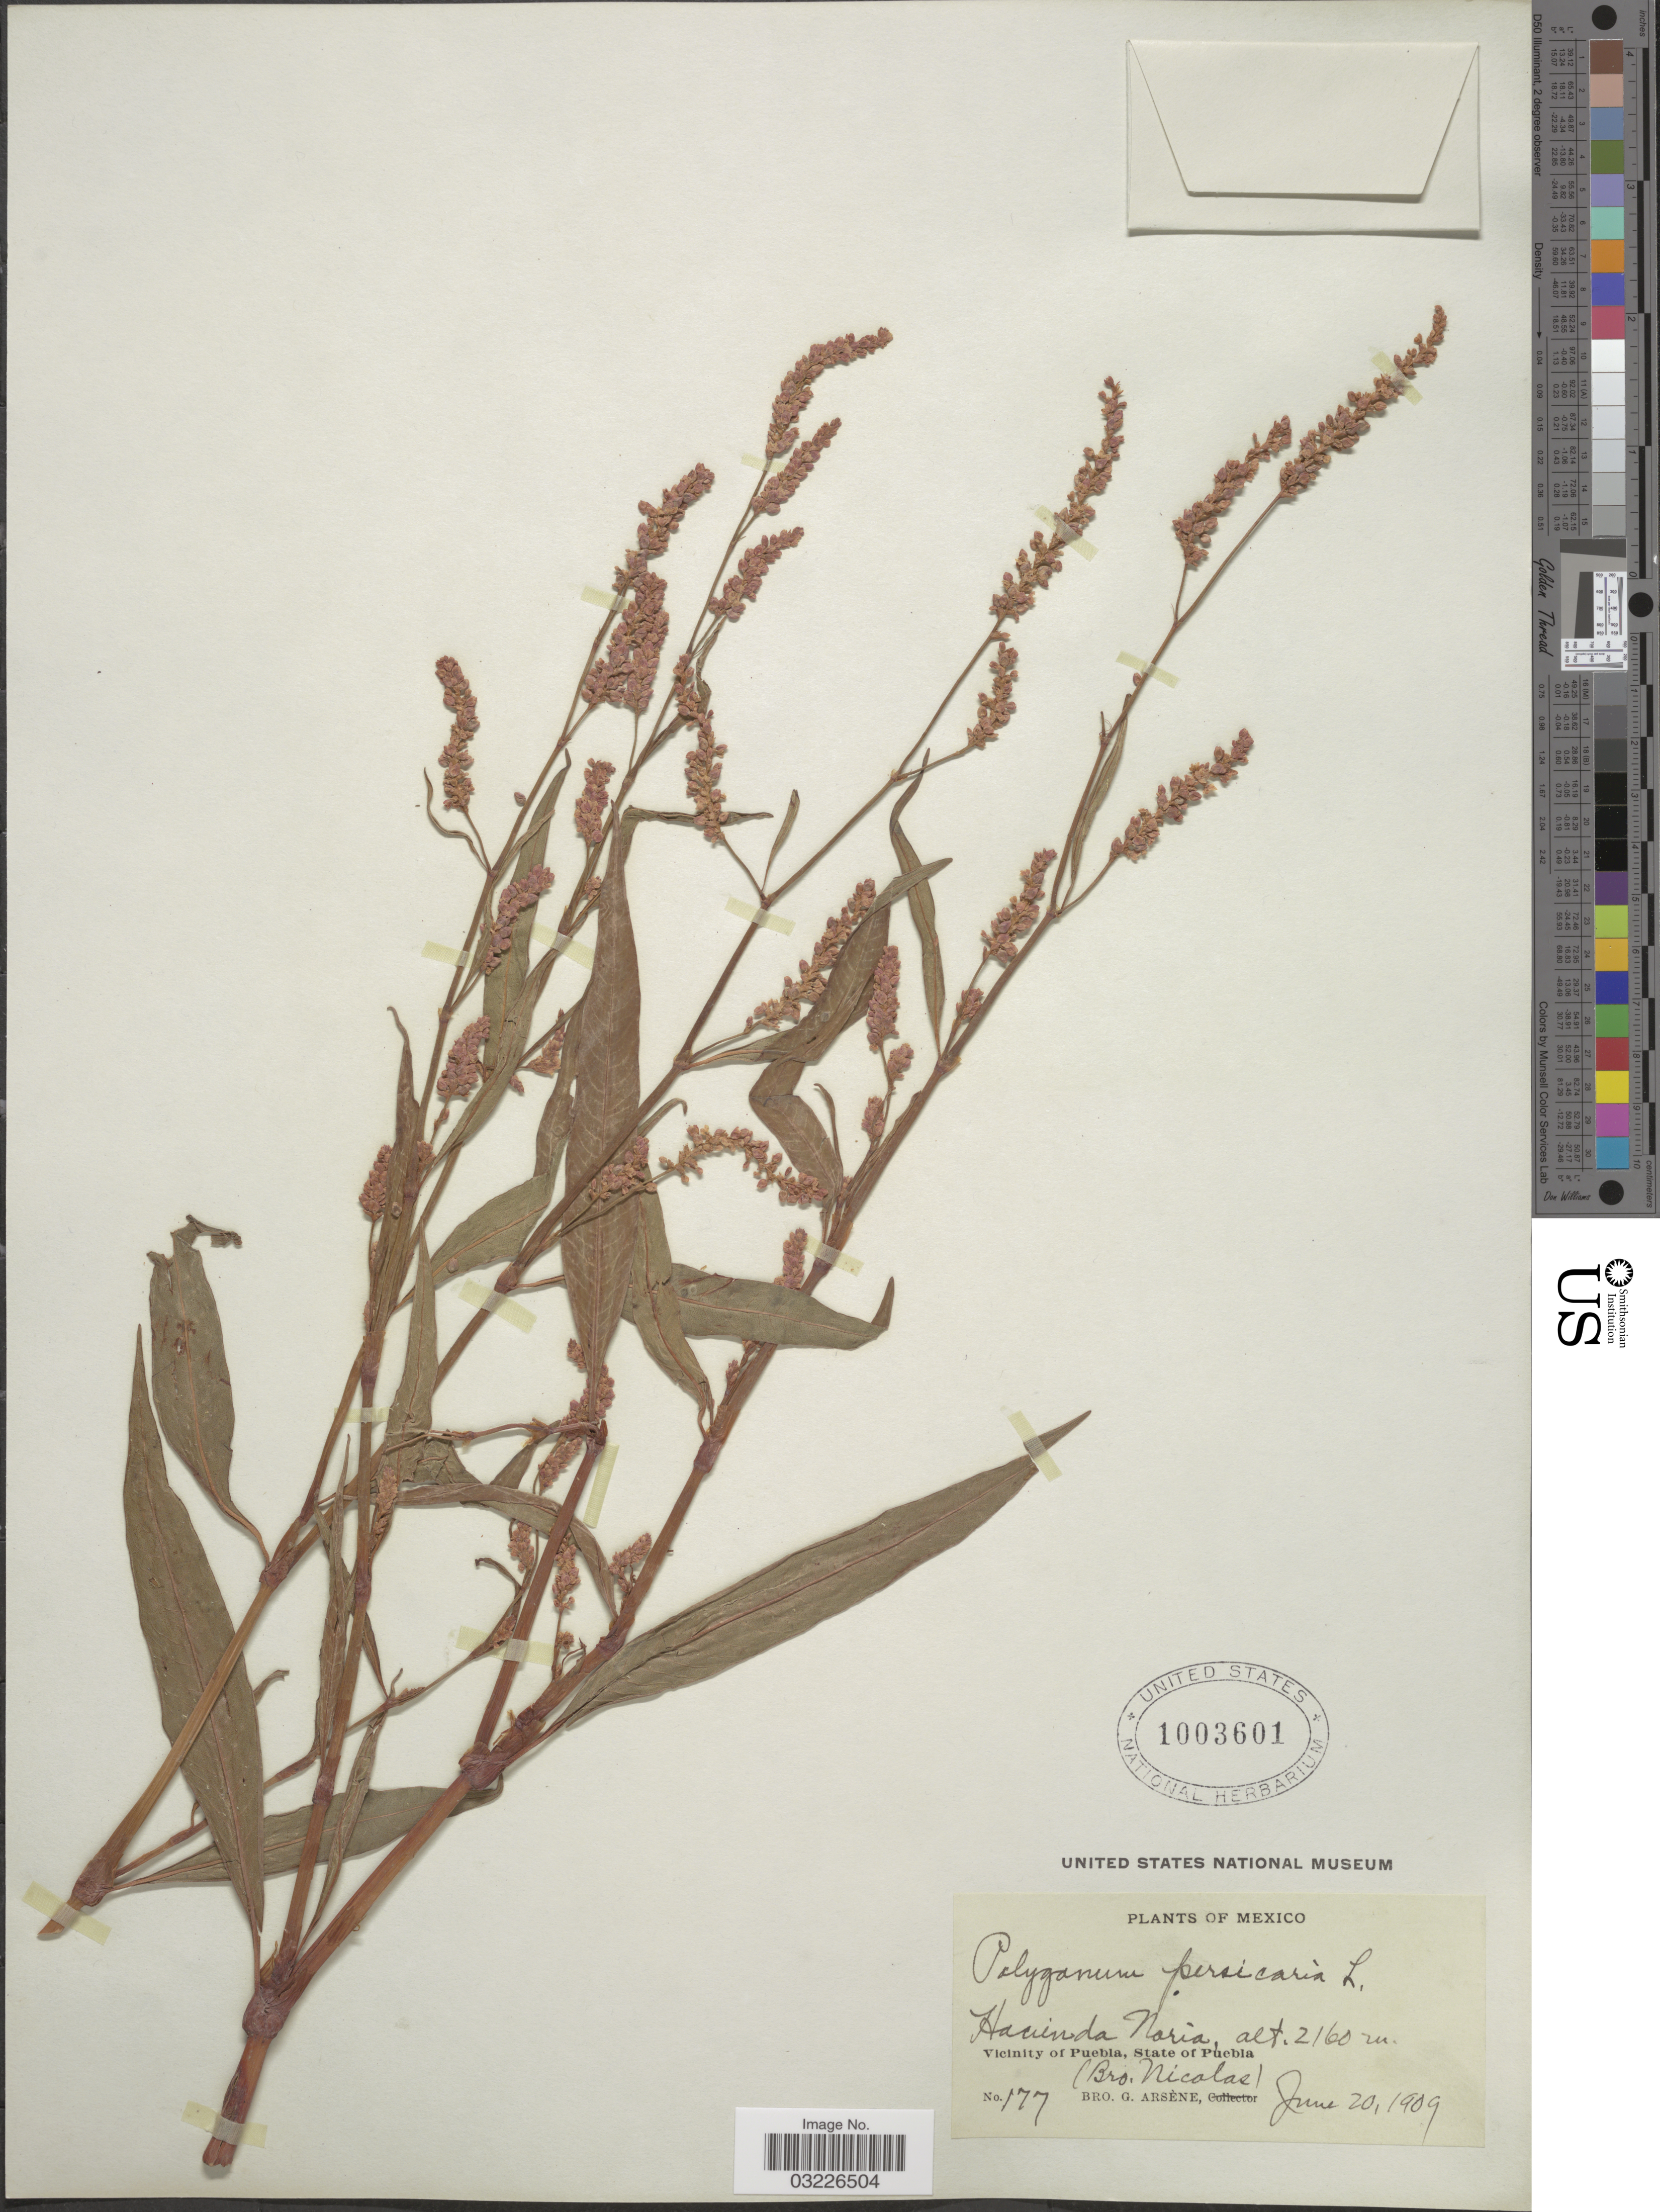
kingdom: Plantae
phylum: Tracheophyta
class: Magnoliopsida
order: Caryophyllales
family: Polygonaceae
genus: Polygonum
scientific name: Polygonum lapathifolium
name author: L.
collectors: Bro. G. Arsène & Bro. Nicolas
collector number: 177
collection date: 1909-06-20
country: Mexico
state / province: Puebla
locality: Hacienda Noria. Vicinity of Puebla.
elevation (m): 2160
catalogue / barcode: US 1003601